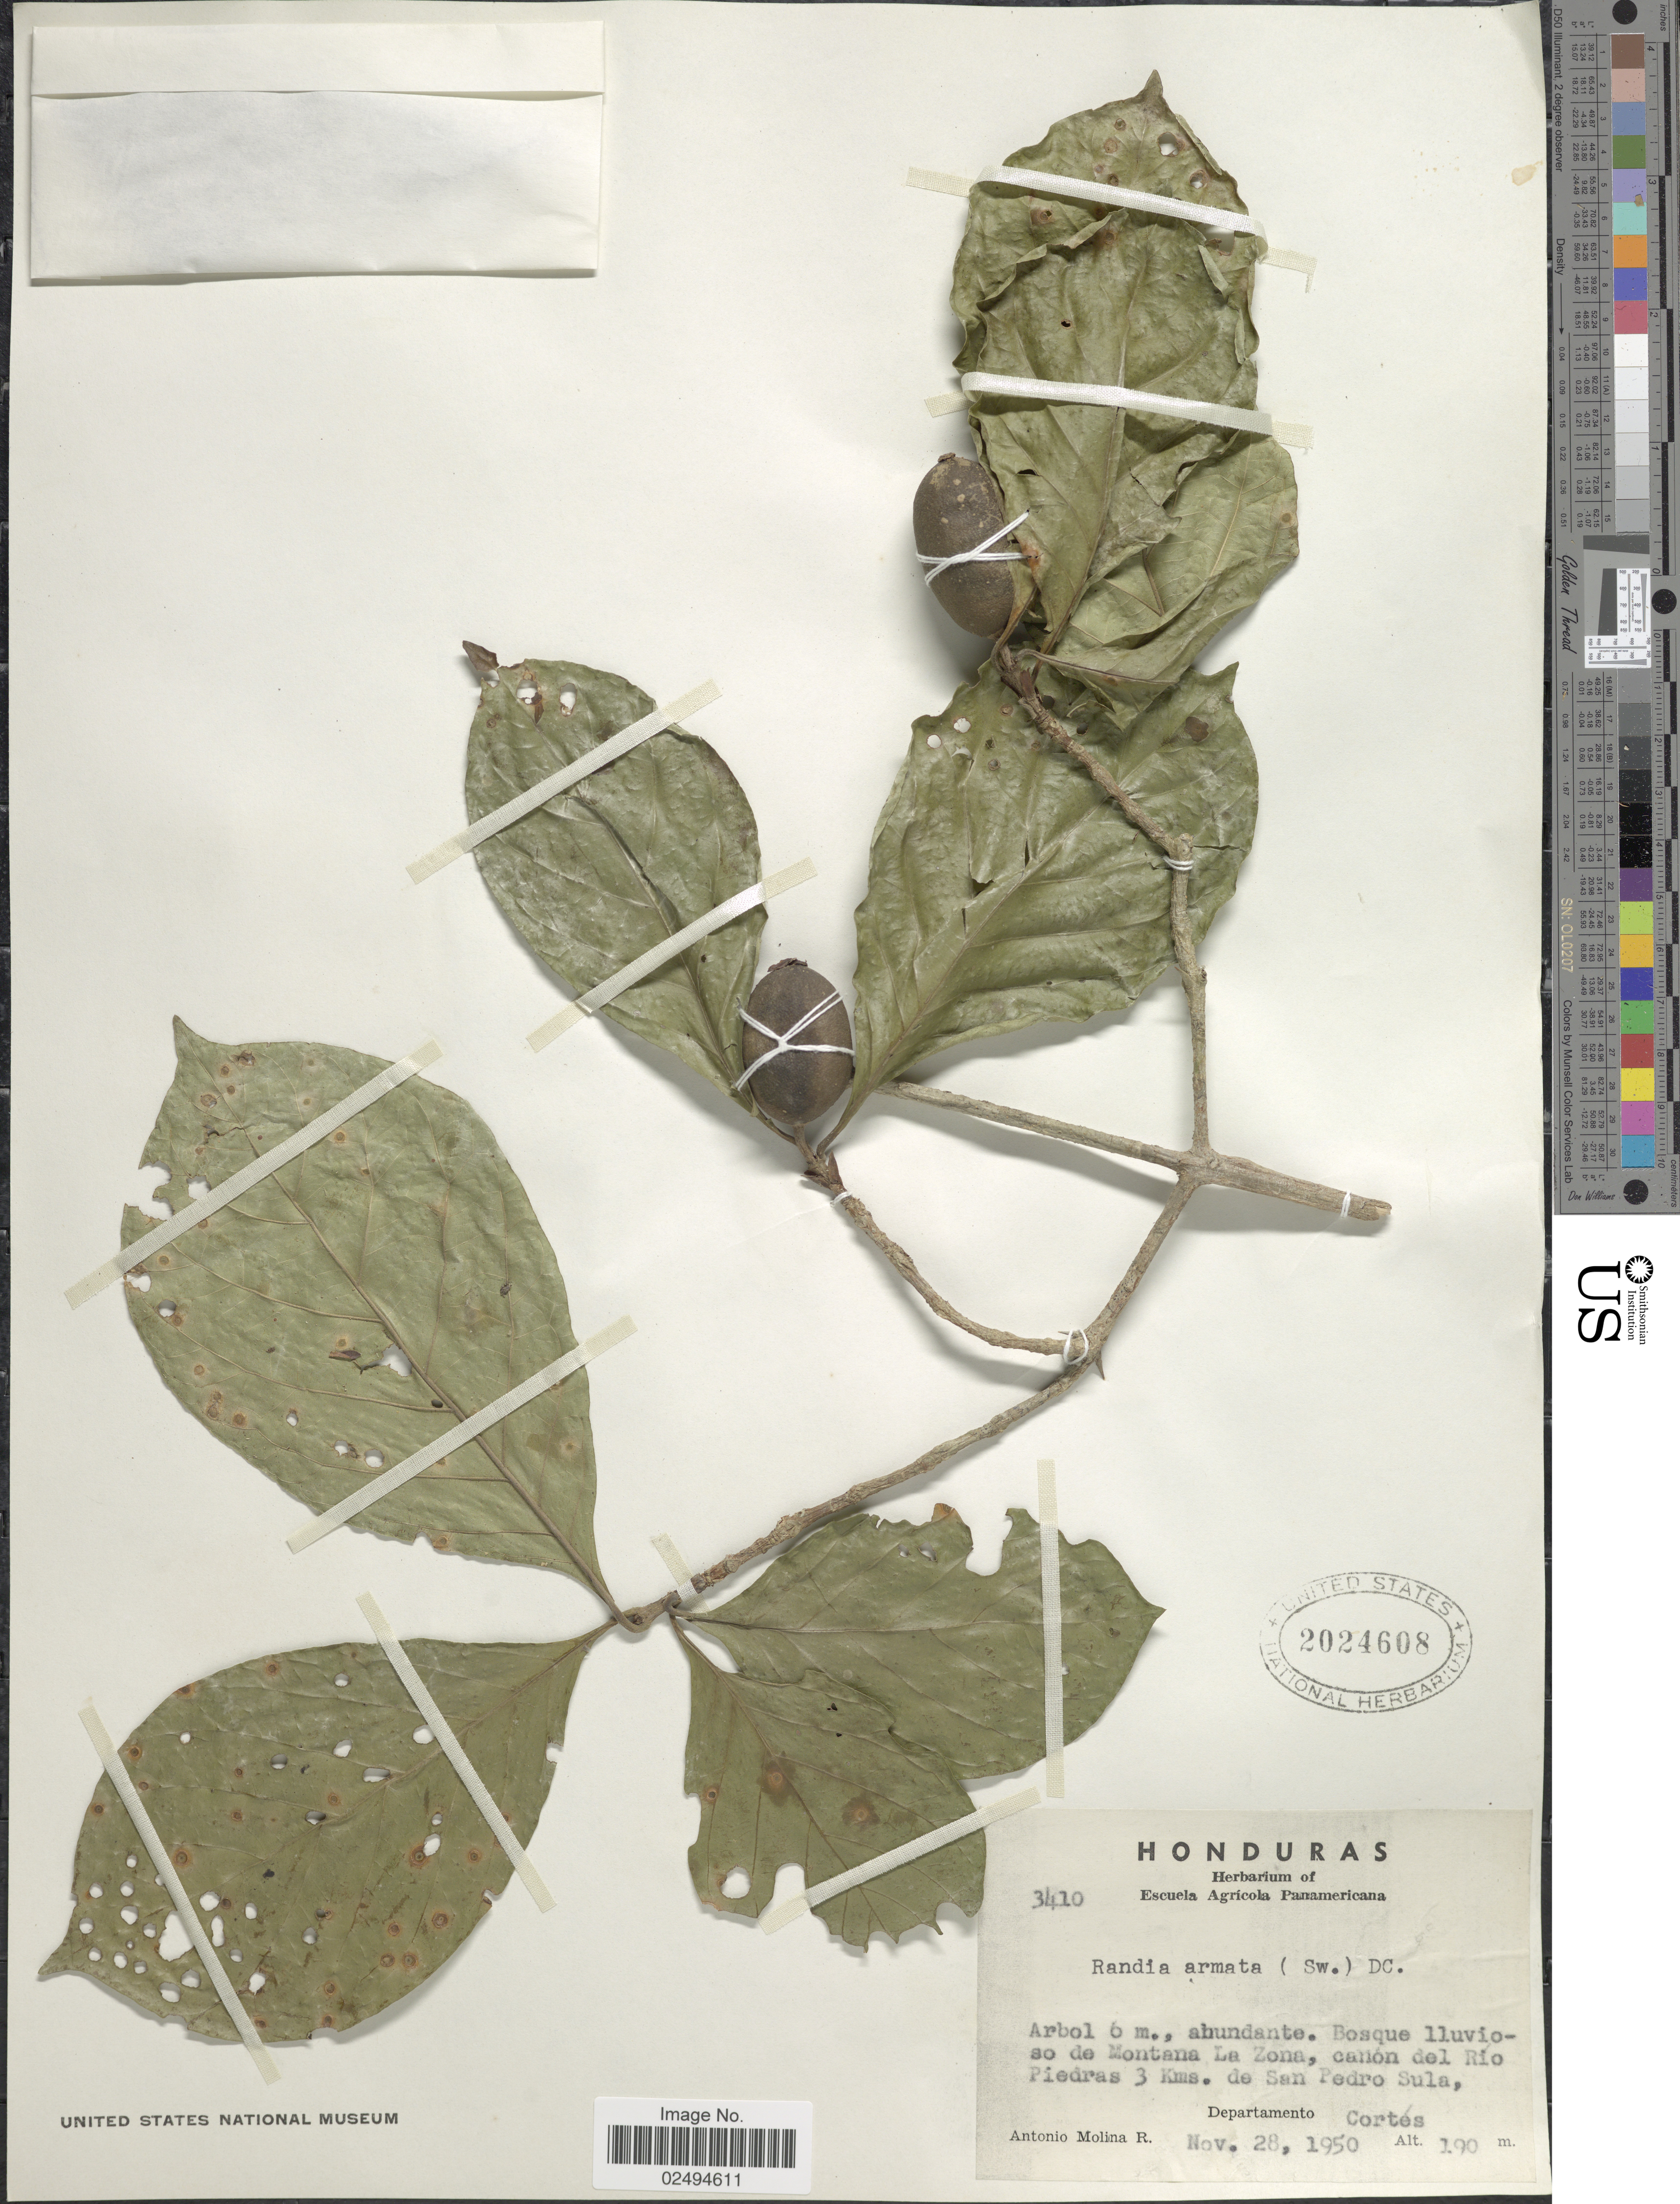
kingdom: Plantae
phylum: Tracheophyta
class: Magnoliopsida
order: Gentianales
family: Rubiaceae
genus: Randia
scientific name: Randia armata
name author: (Sw.) DC.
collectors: A. Molina R.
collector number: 3410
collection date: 1950-11-28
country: Honduras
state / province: Cortés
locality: Bosque lluvioso de Montana La Zona, canon del Rio Piedras 3 Kms. de San Pedro Sula, Departamento Cortes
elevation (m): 190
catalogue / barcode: US 2024608